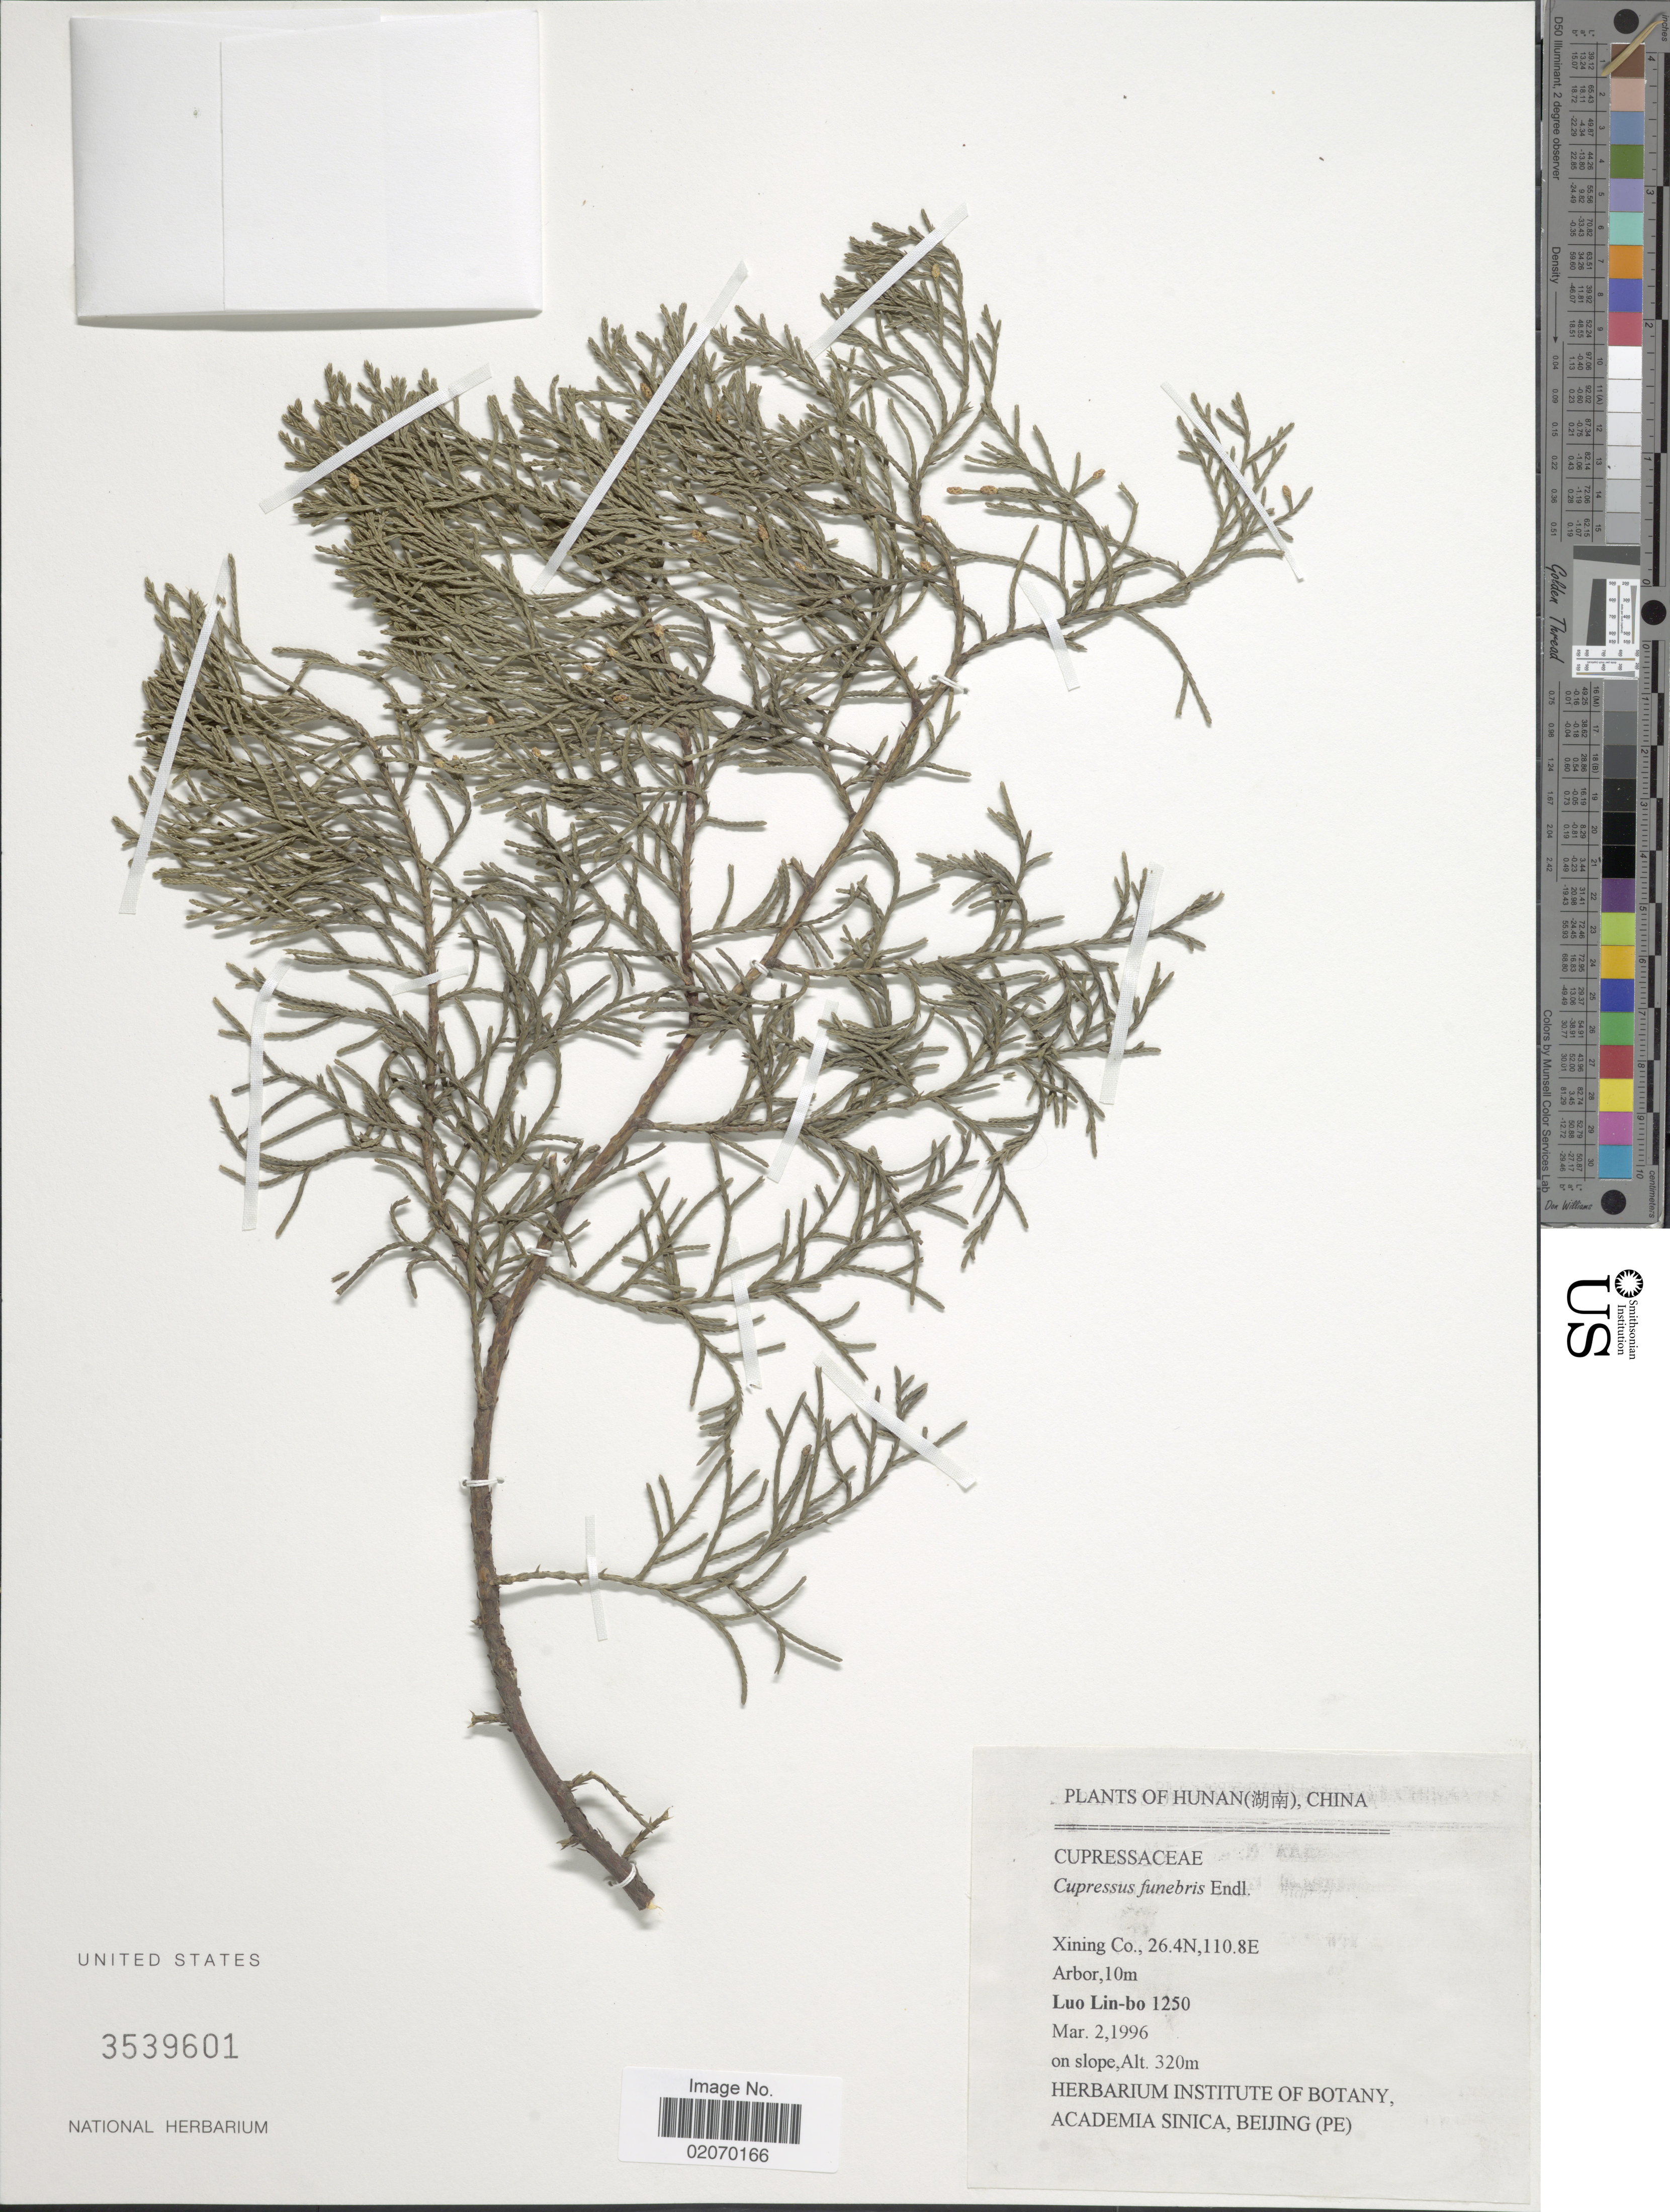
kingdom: Plantae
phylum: Tracheophyta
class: Pinopsida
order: Pinales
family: Cupressaceae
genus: Cupressus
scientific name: Cupressus funebris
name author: Endl.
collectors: L. B. Luo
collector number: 1250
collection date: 1996-03-02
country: China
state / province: Hunan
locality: Xining Co.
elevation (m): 320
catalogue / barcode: US 3539601